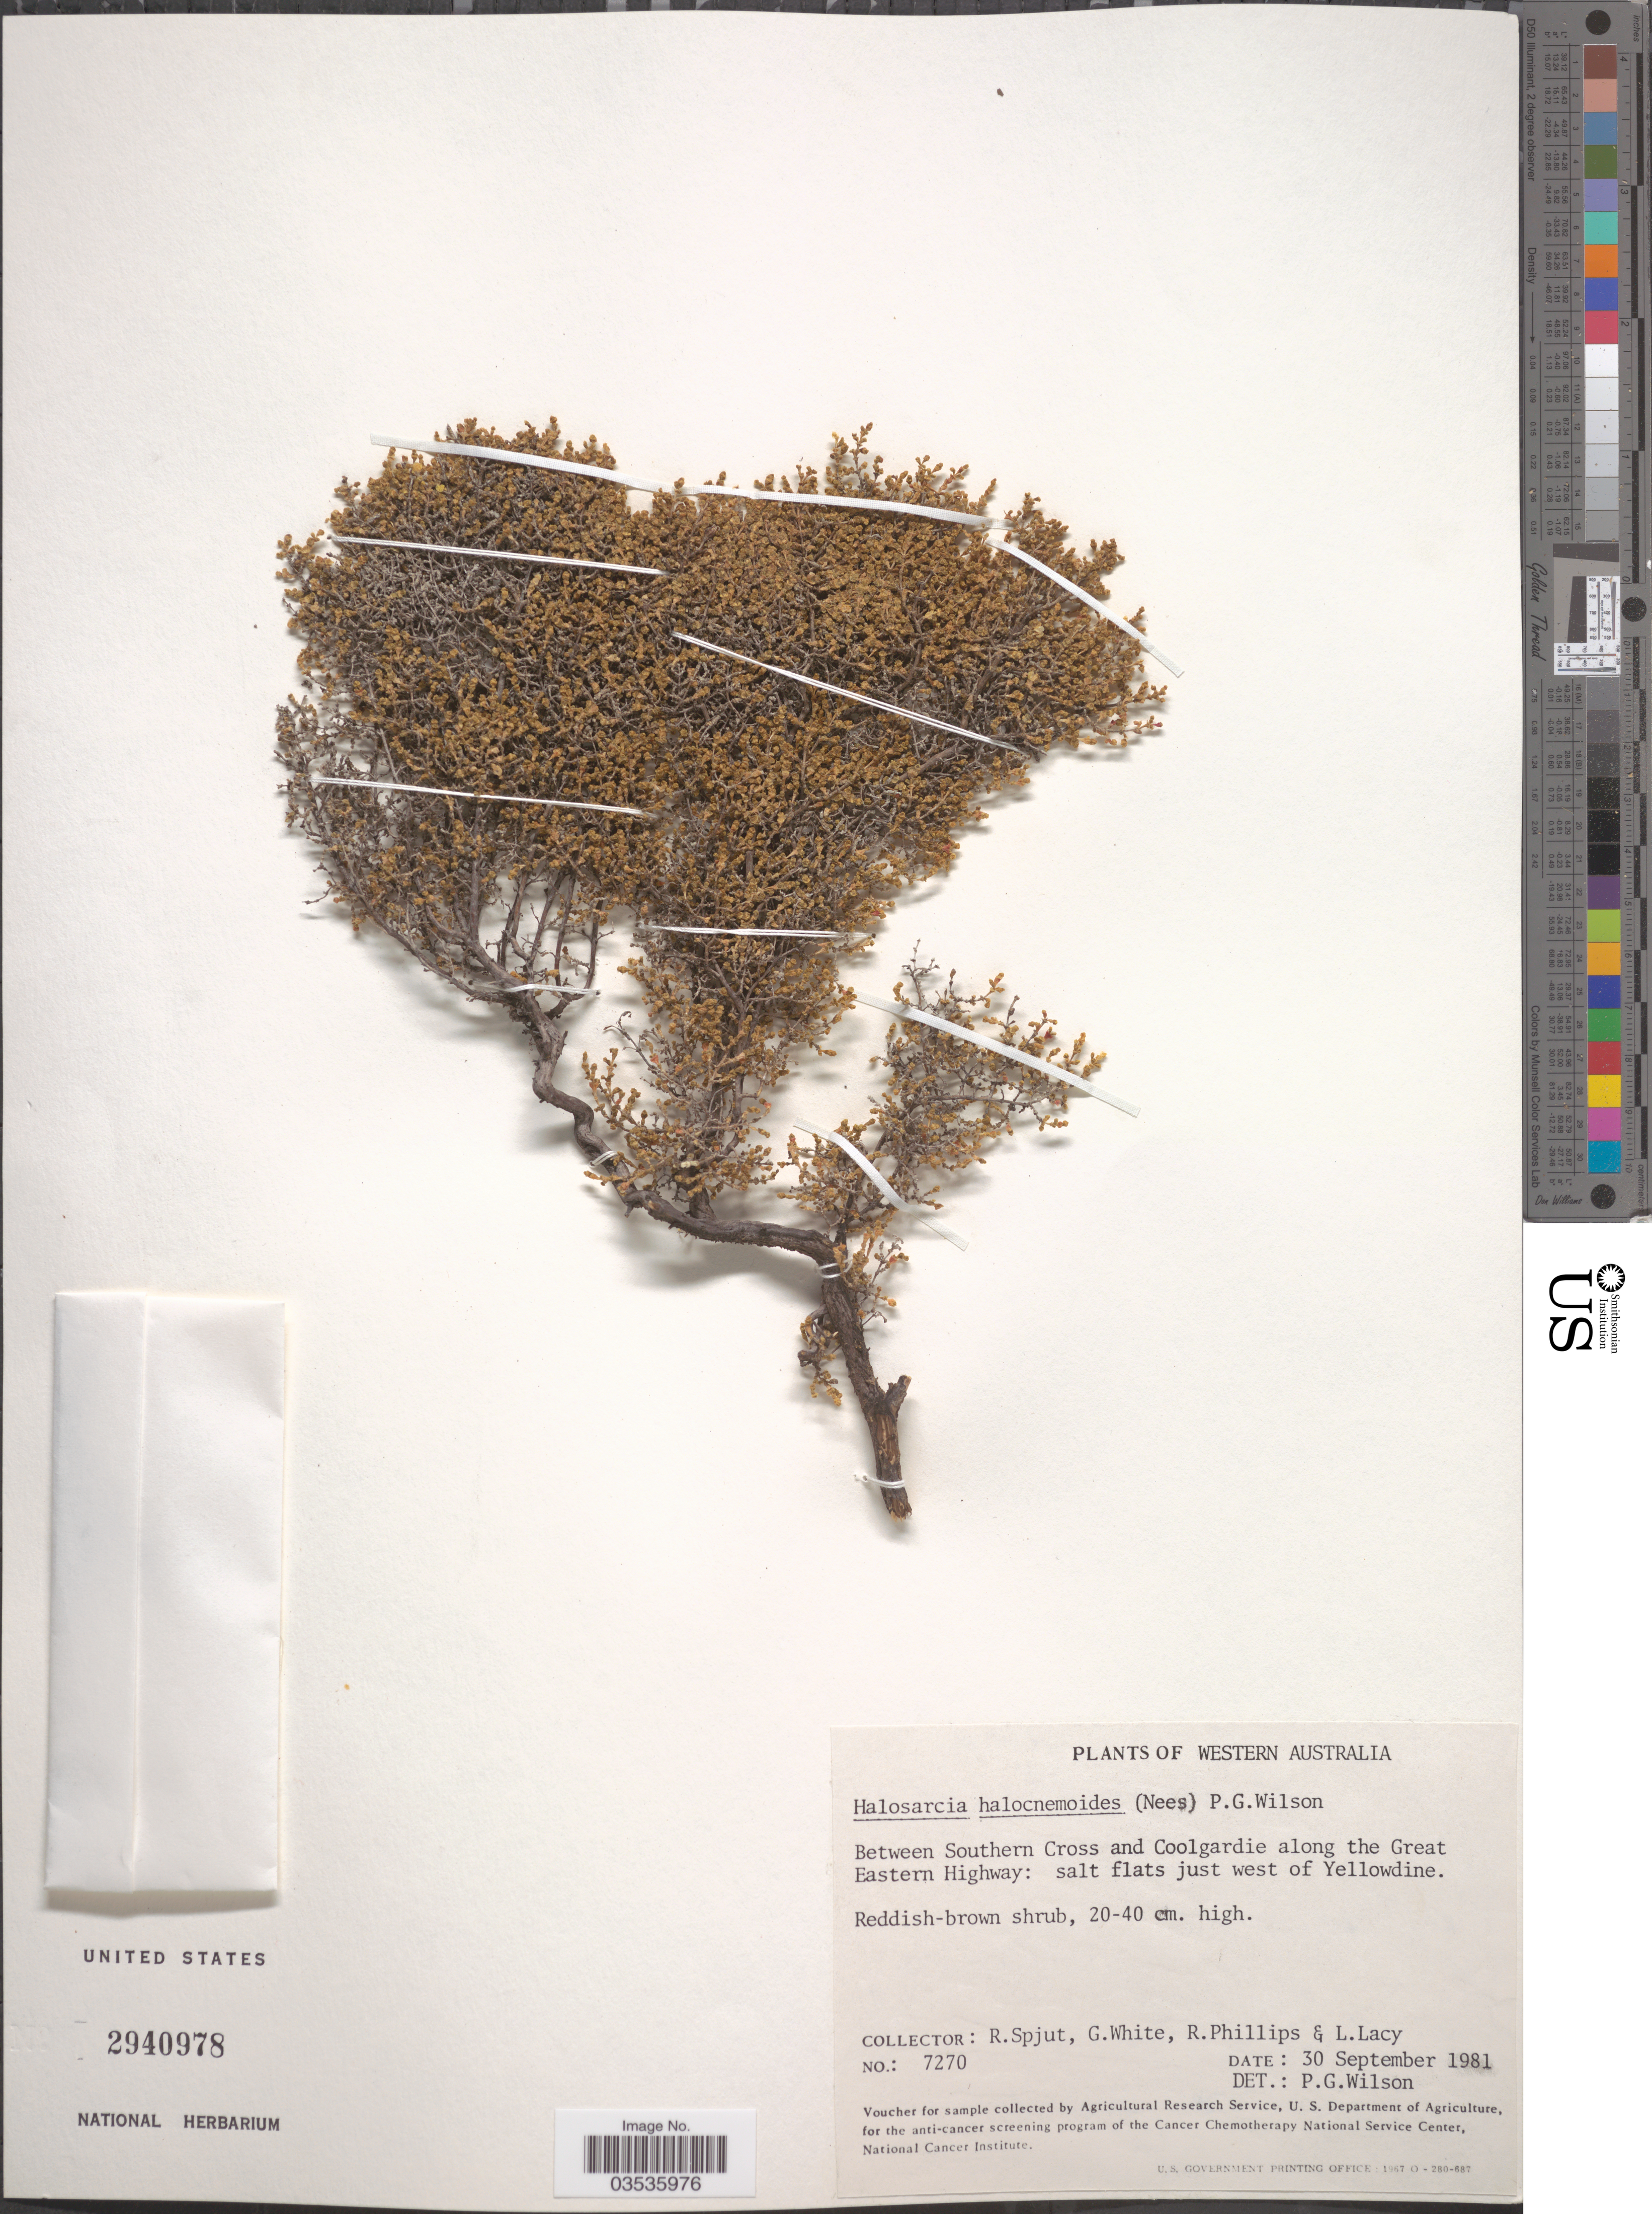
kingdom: Plantae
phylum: Tracheophyta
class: Magnoliopsida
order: Caryophyllales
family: Amaranthaceae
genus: Tecticornia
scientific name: Tecticornia sp.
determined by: Strong, Mark T., (BOT), Smithsonian Institution - National Museum of Natural History (UNITED STATES)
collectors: R. Spjut, G. White, R. Phillips & L. Lacy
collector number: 7270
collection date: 1981-09-30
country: Australia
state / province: Western Australia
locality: Between Southern Cross and Coolgardi along the Great Eastern Highway: salt flats just west of Yellowdine.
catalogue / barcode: US 2940978